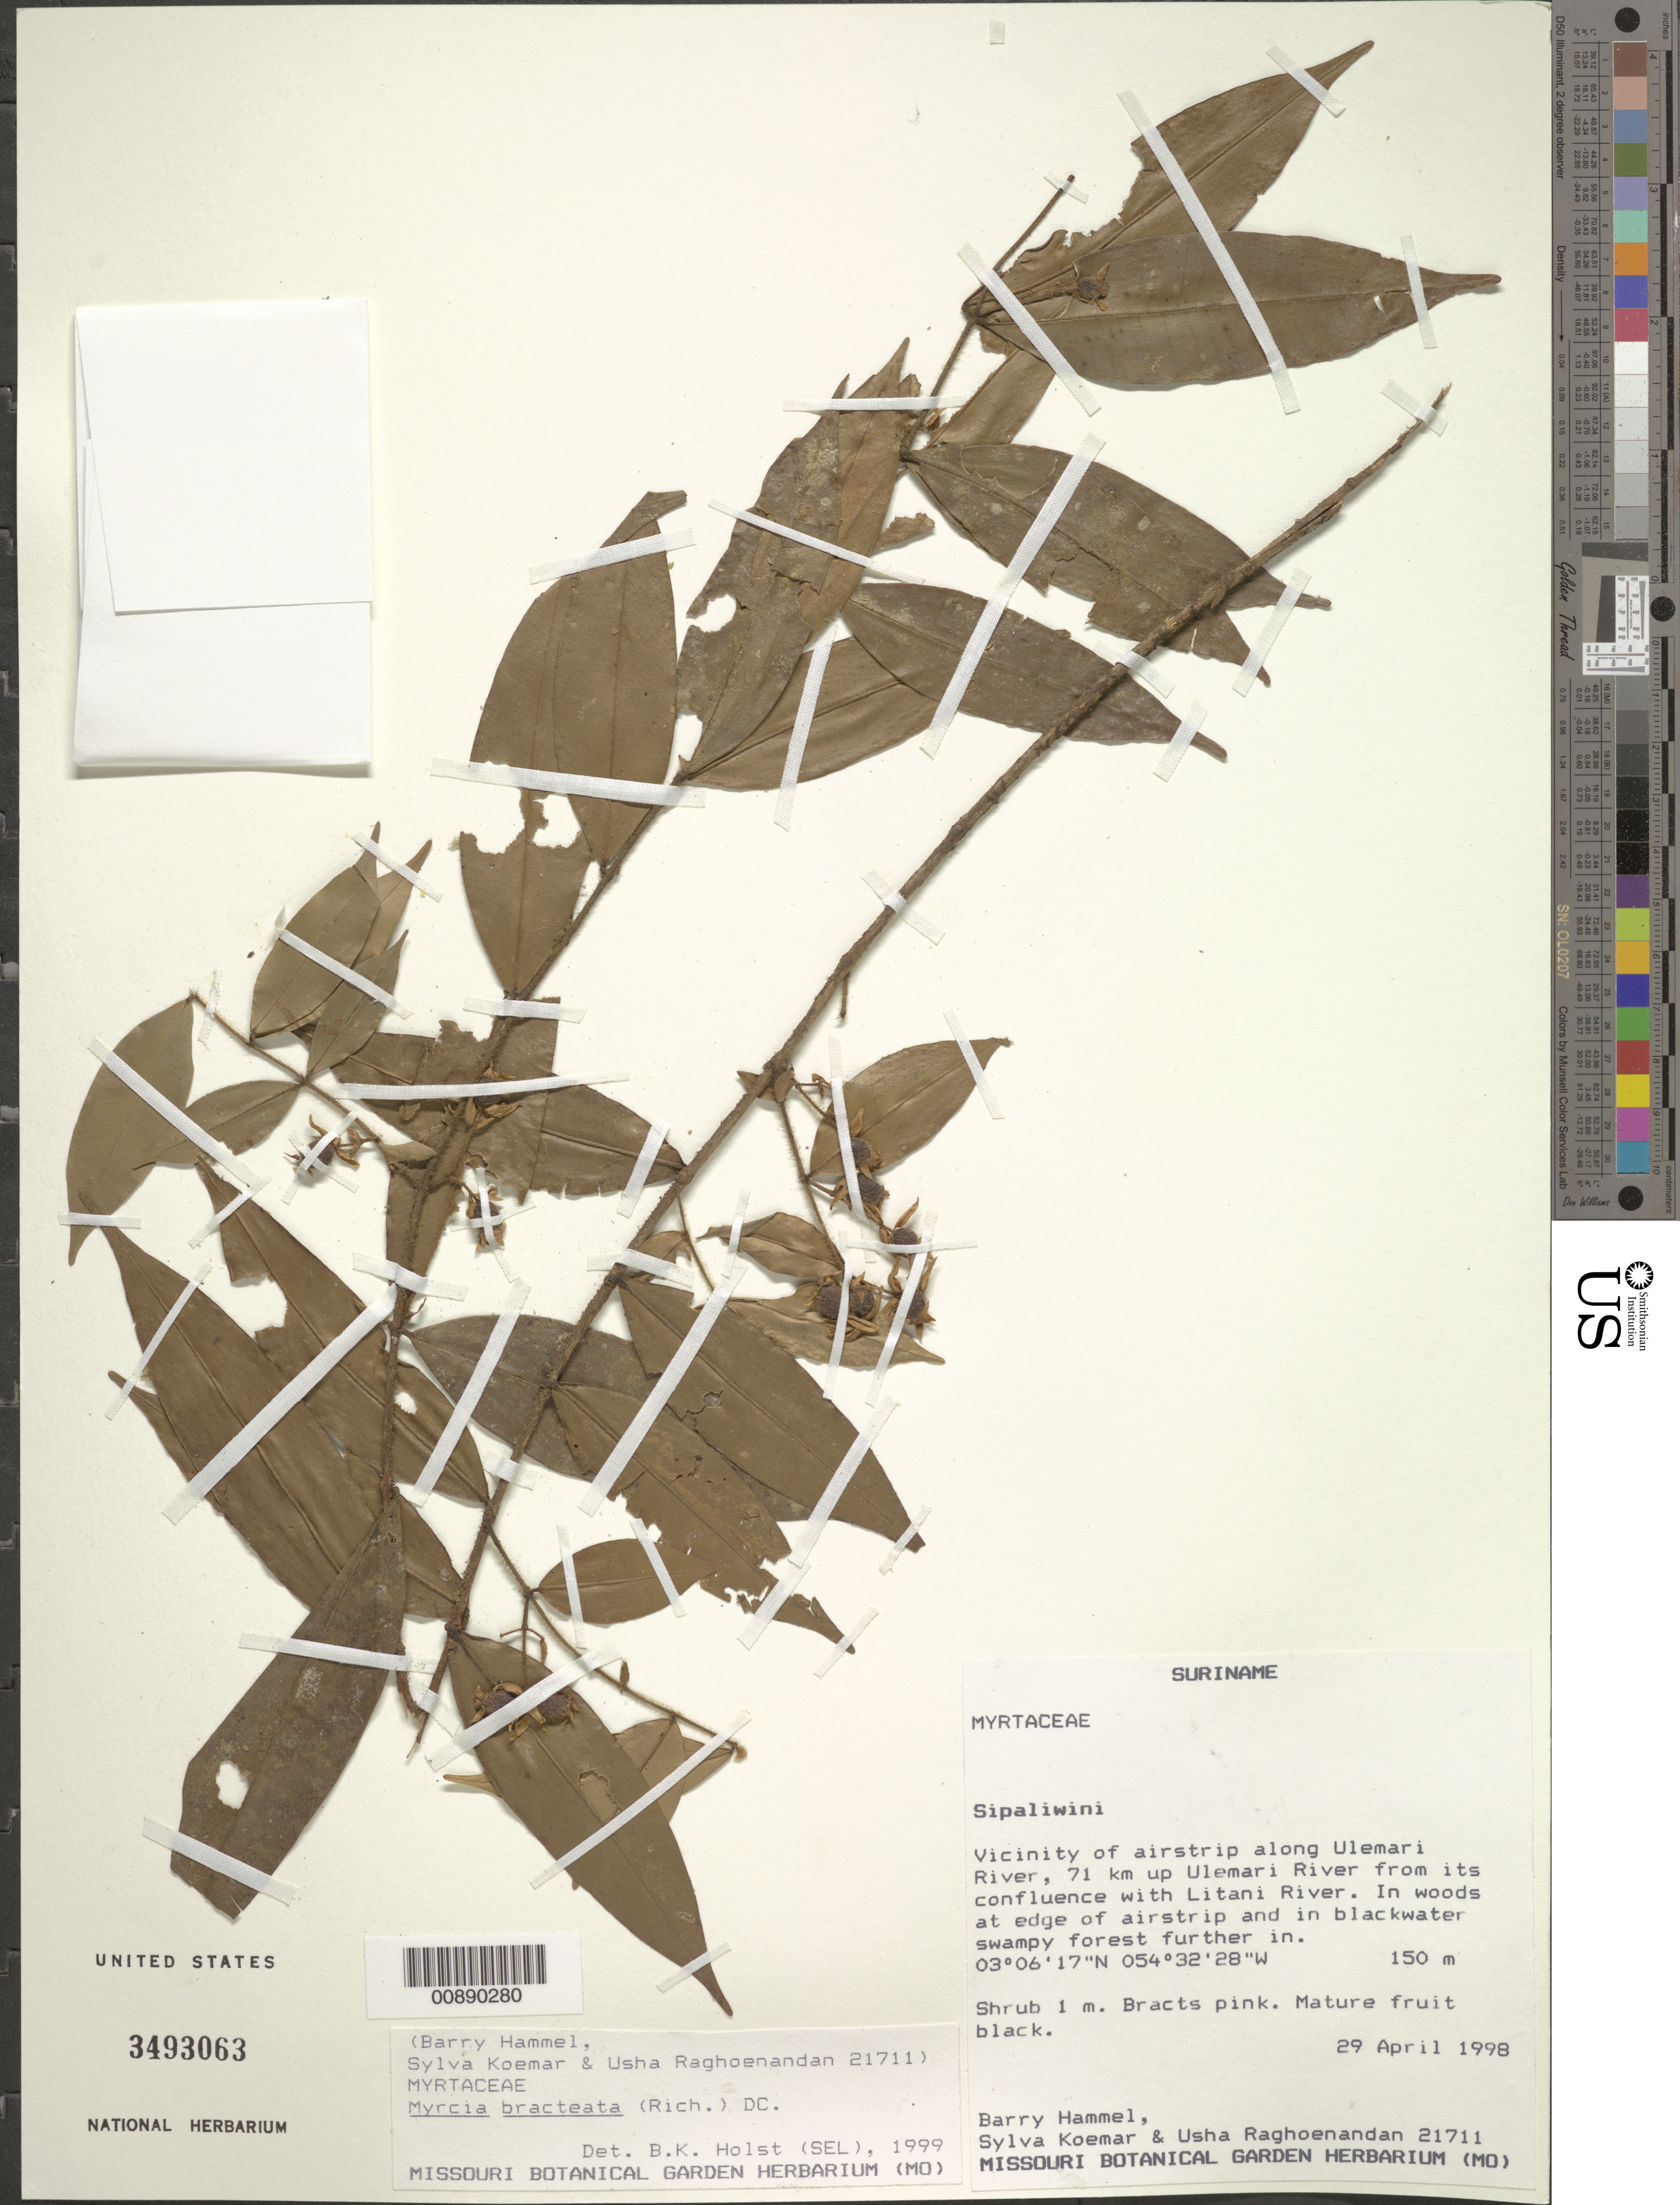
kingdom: Plantae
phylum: Tracheophyta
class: Magnoliopsida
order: Myrtales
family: Myrtaceae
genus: Myrcia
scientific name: Myrcia bracteata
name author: (Rich.) DC.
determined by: Holst, Bruce K.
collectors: B. Hammel, S. Koemar & U. Raghoenandan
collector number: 21711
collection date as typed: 29-Apr-98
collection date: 1998-04-29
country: Suriname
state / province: Sipaliwini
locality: Ulemari R., ca. 71 km upstream from confl. with Litani R., vicinity of airstrip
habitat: In woods at edge of airstrip and in blackwater swampy forest further in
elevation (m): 150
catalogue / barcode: US 3493063